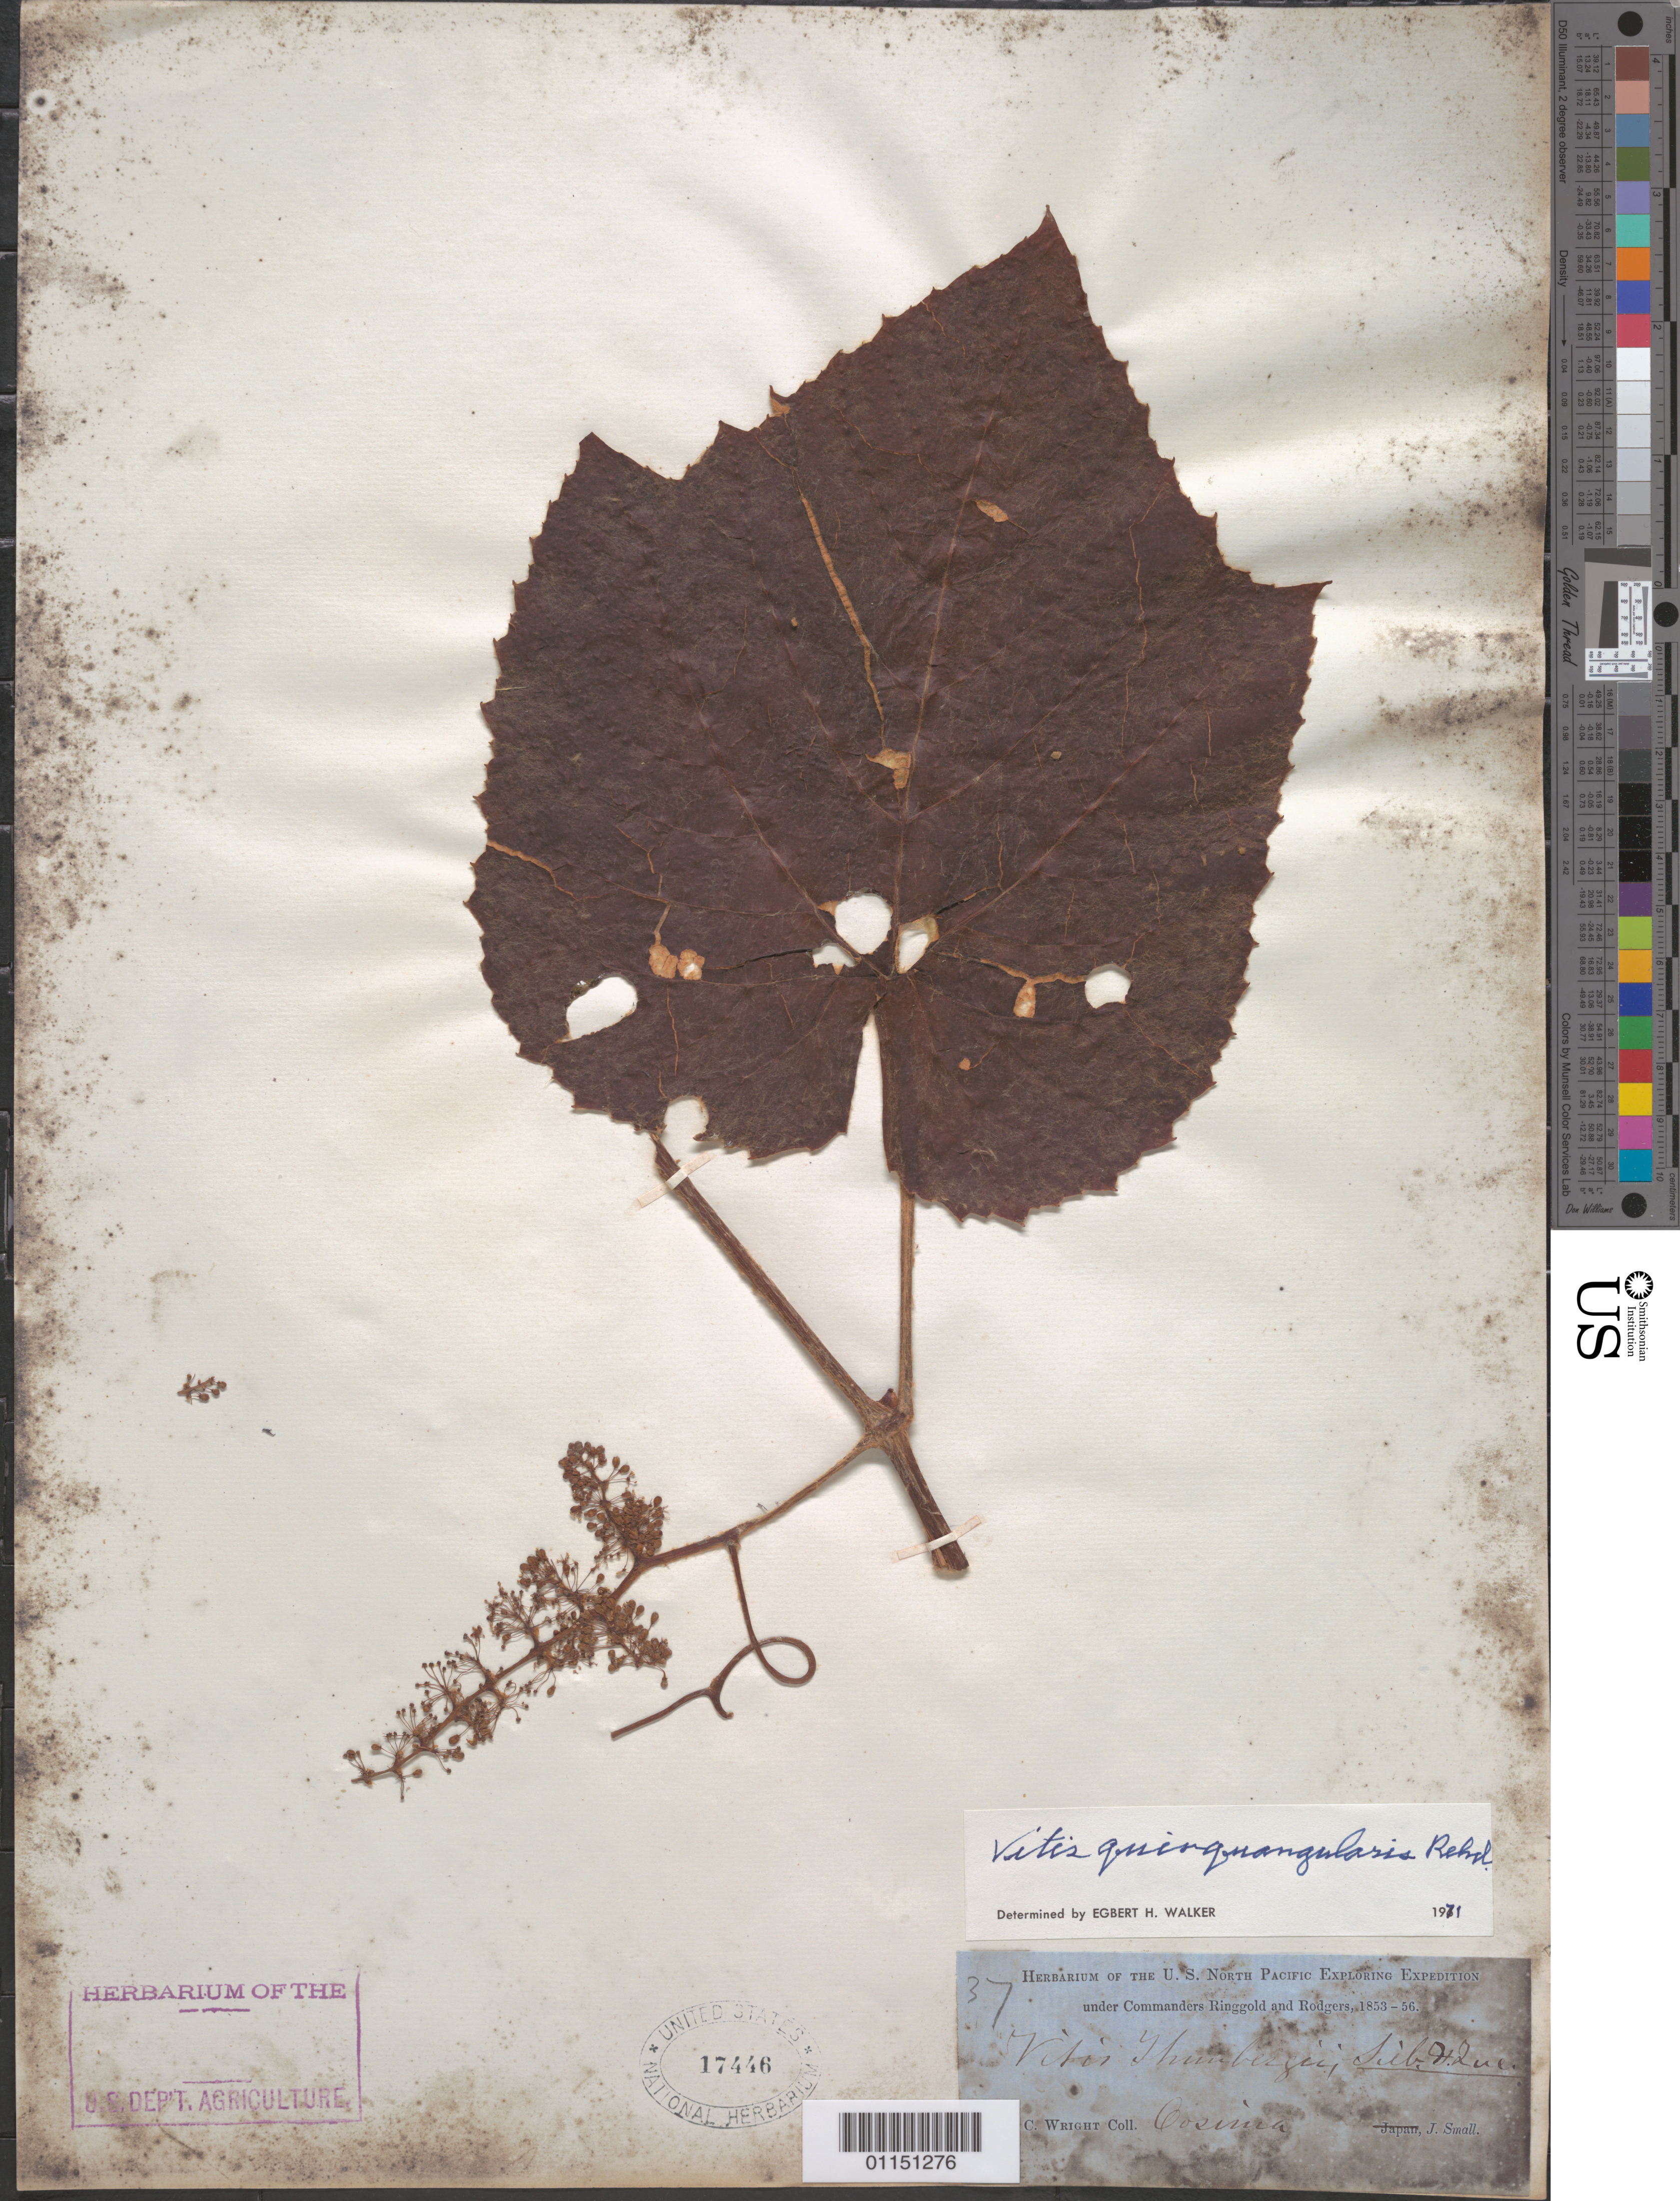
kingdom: Plantae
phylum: Tracheophyta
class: Magnoliopsida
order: Vitales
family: Vitaceae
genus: Vitis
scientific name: Vitis quinquangularis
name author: Rehder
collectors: C. Wright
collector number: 37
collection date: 1853/1856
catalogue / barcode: US 17446